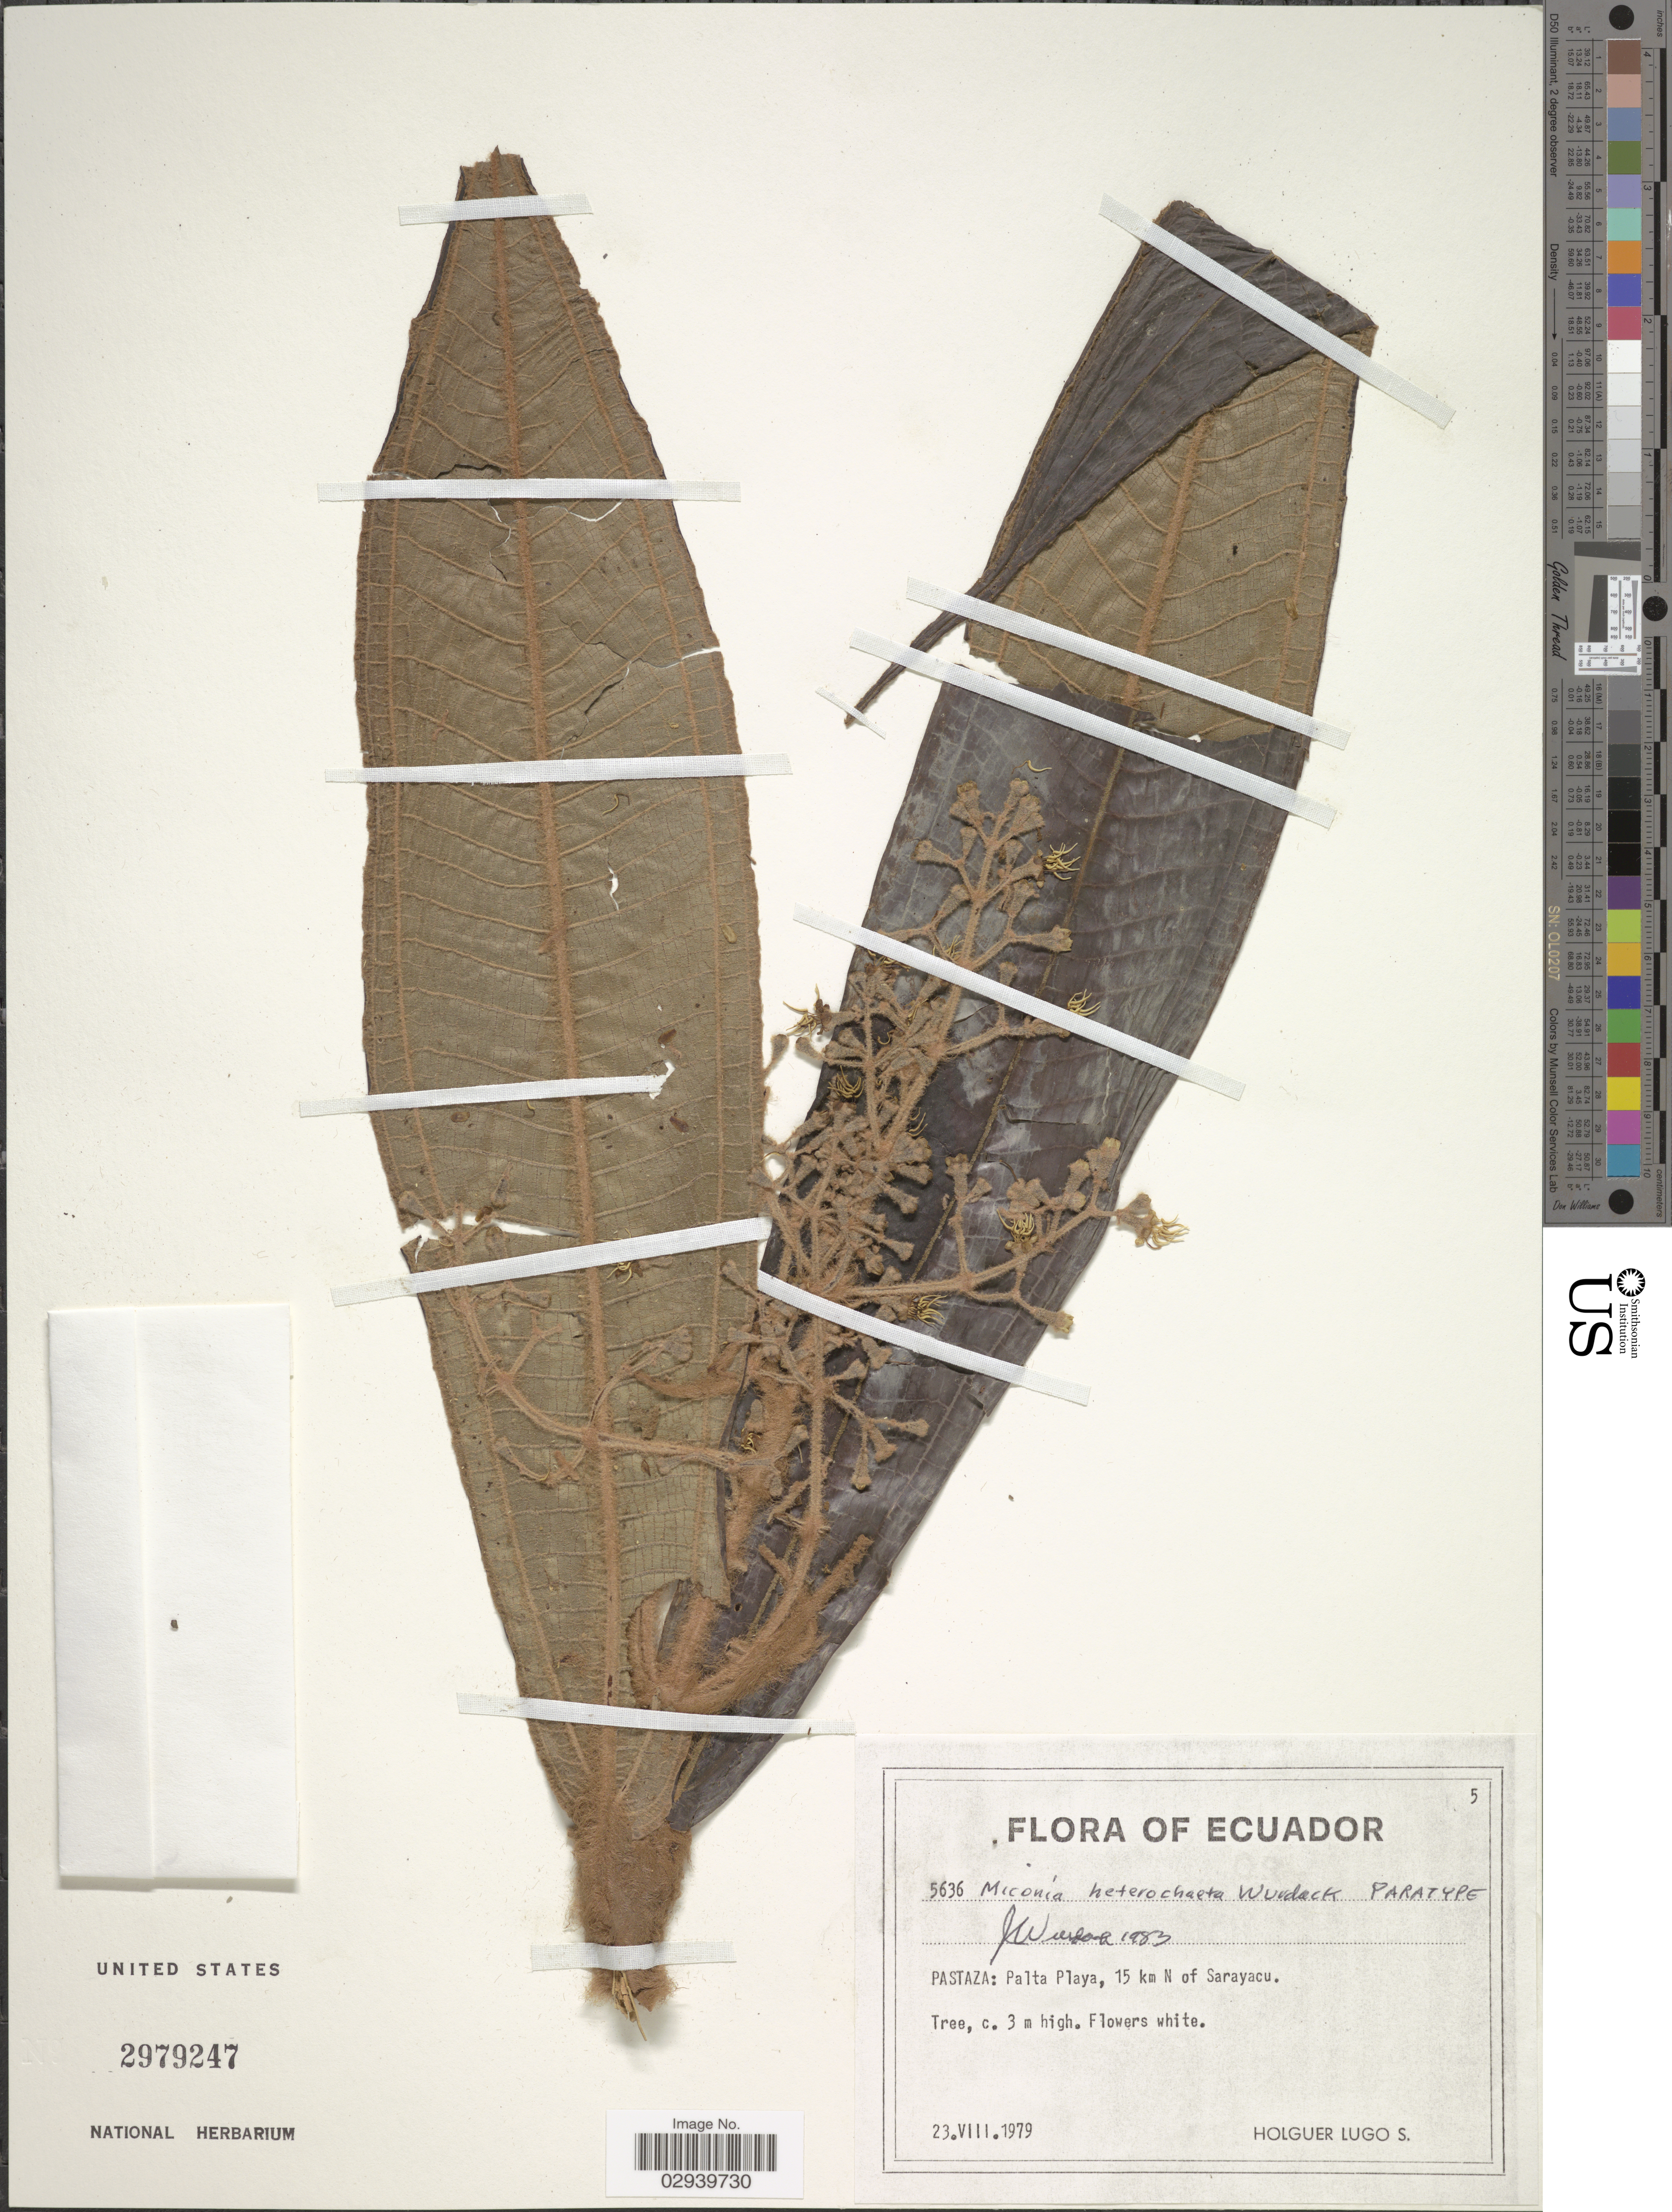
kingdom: Plantae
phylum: Tracheophyta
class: Magnoliopsida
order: Myrtales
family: Melastomataceae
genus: Miconia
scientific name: Miconia heterochaeta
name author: Wurdack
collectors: H. Lugo S.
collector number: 5636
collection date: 1979-08-23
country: Ecuador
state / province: Pastaza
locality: Palta Playa, 15 km N of Sarayacu.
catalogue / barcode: US 2979247